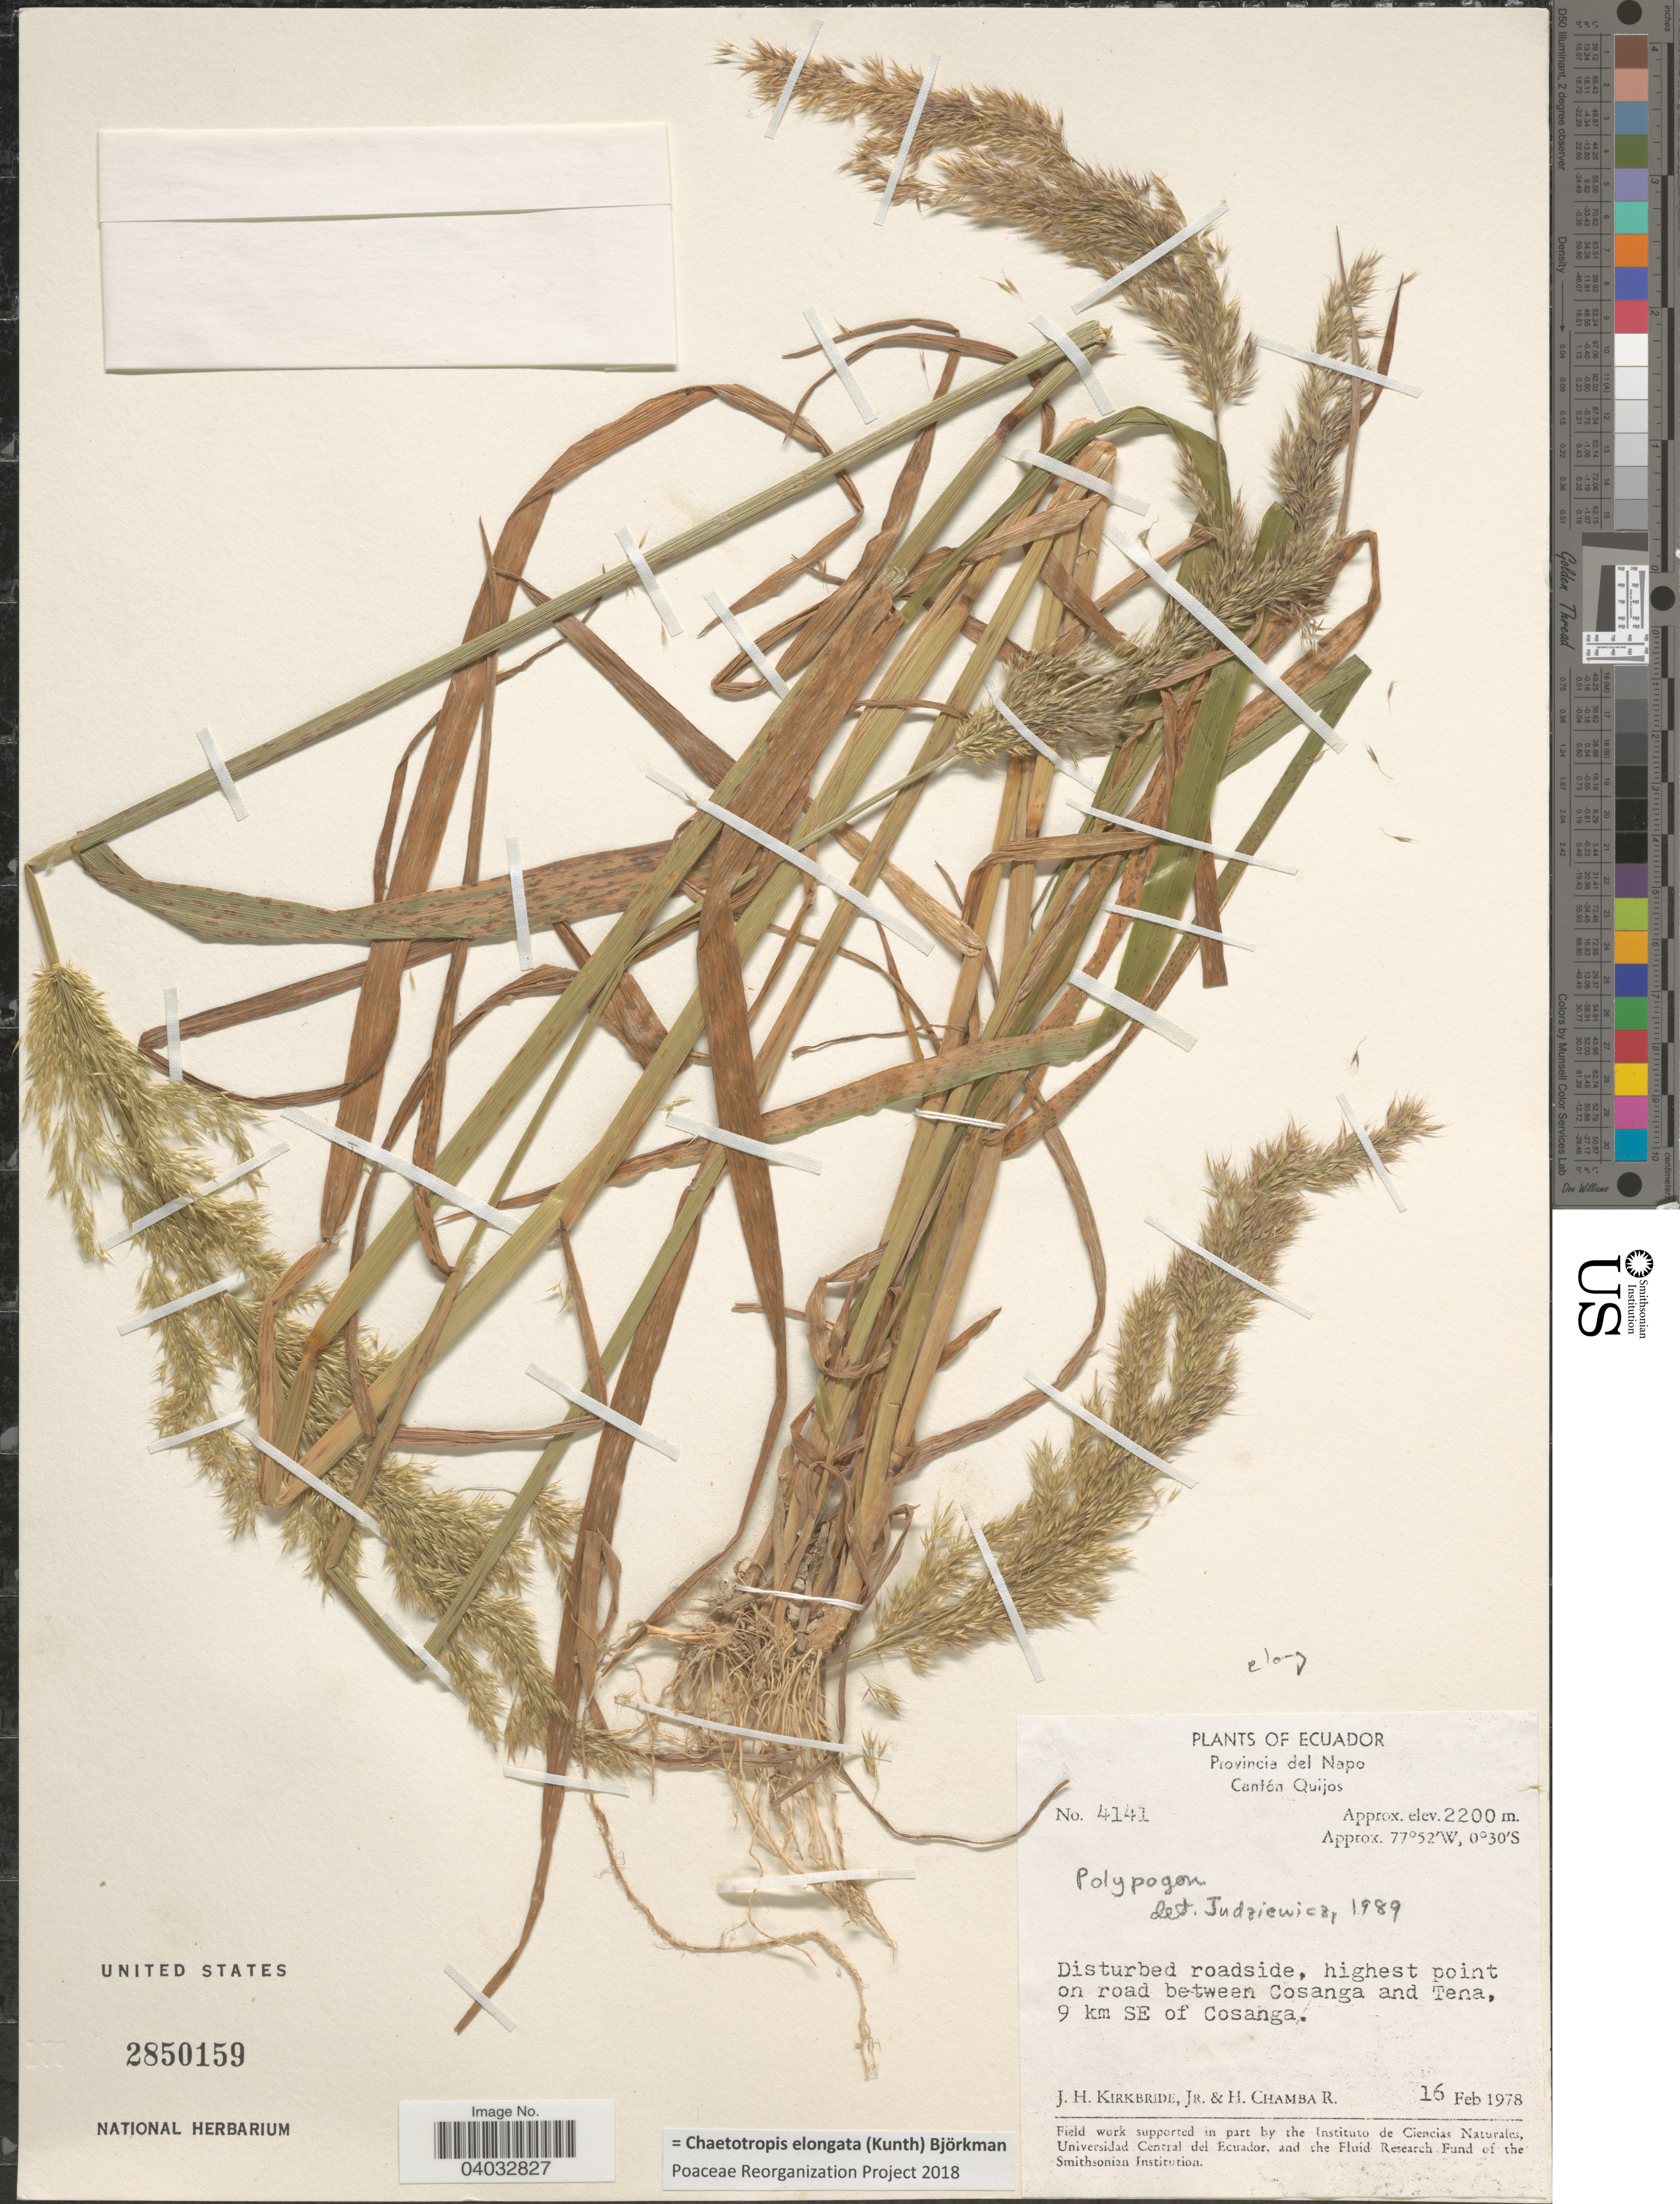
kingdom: Plantae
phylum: Tracheophyta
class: Liliopsida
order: Poales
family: Poaceae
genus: Chaetotropis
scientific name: Chaetotropis elongata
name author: (Kunth) Björkman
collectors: J. H. Kirkbride & H. Chamba R.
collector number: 4141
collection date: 1978-02-16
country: Ecuador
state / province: Napo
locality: Cantón Quijos. Disturbed roadside, highest point on road between Cosanga and Tena, 9 km SE of Cosanga.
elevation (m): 2200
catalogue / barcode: US 2850159